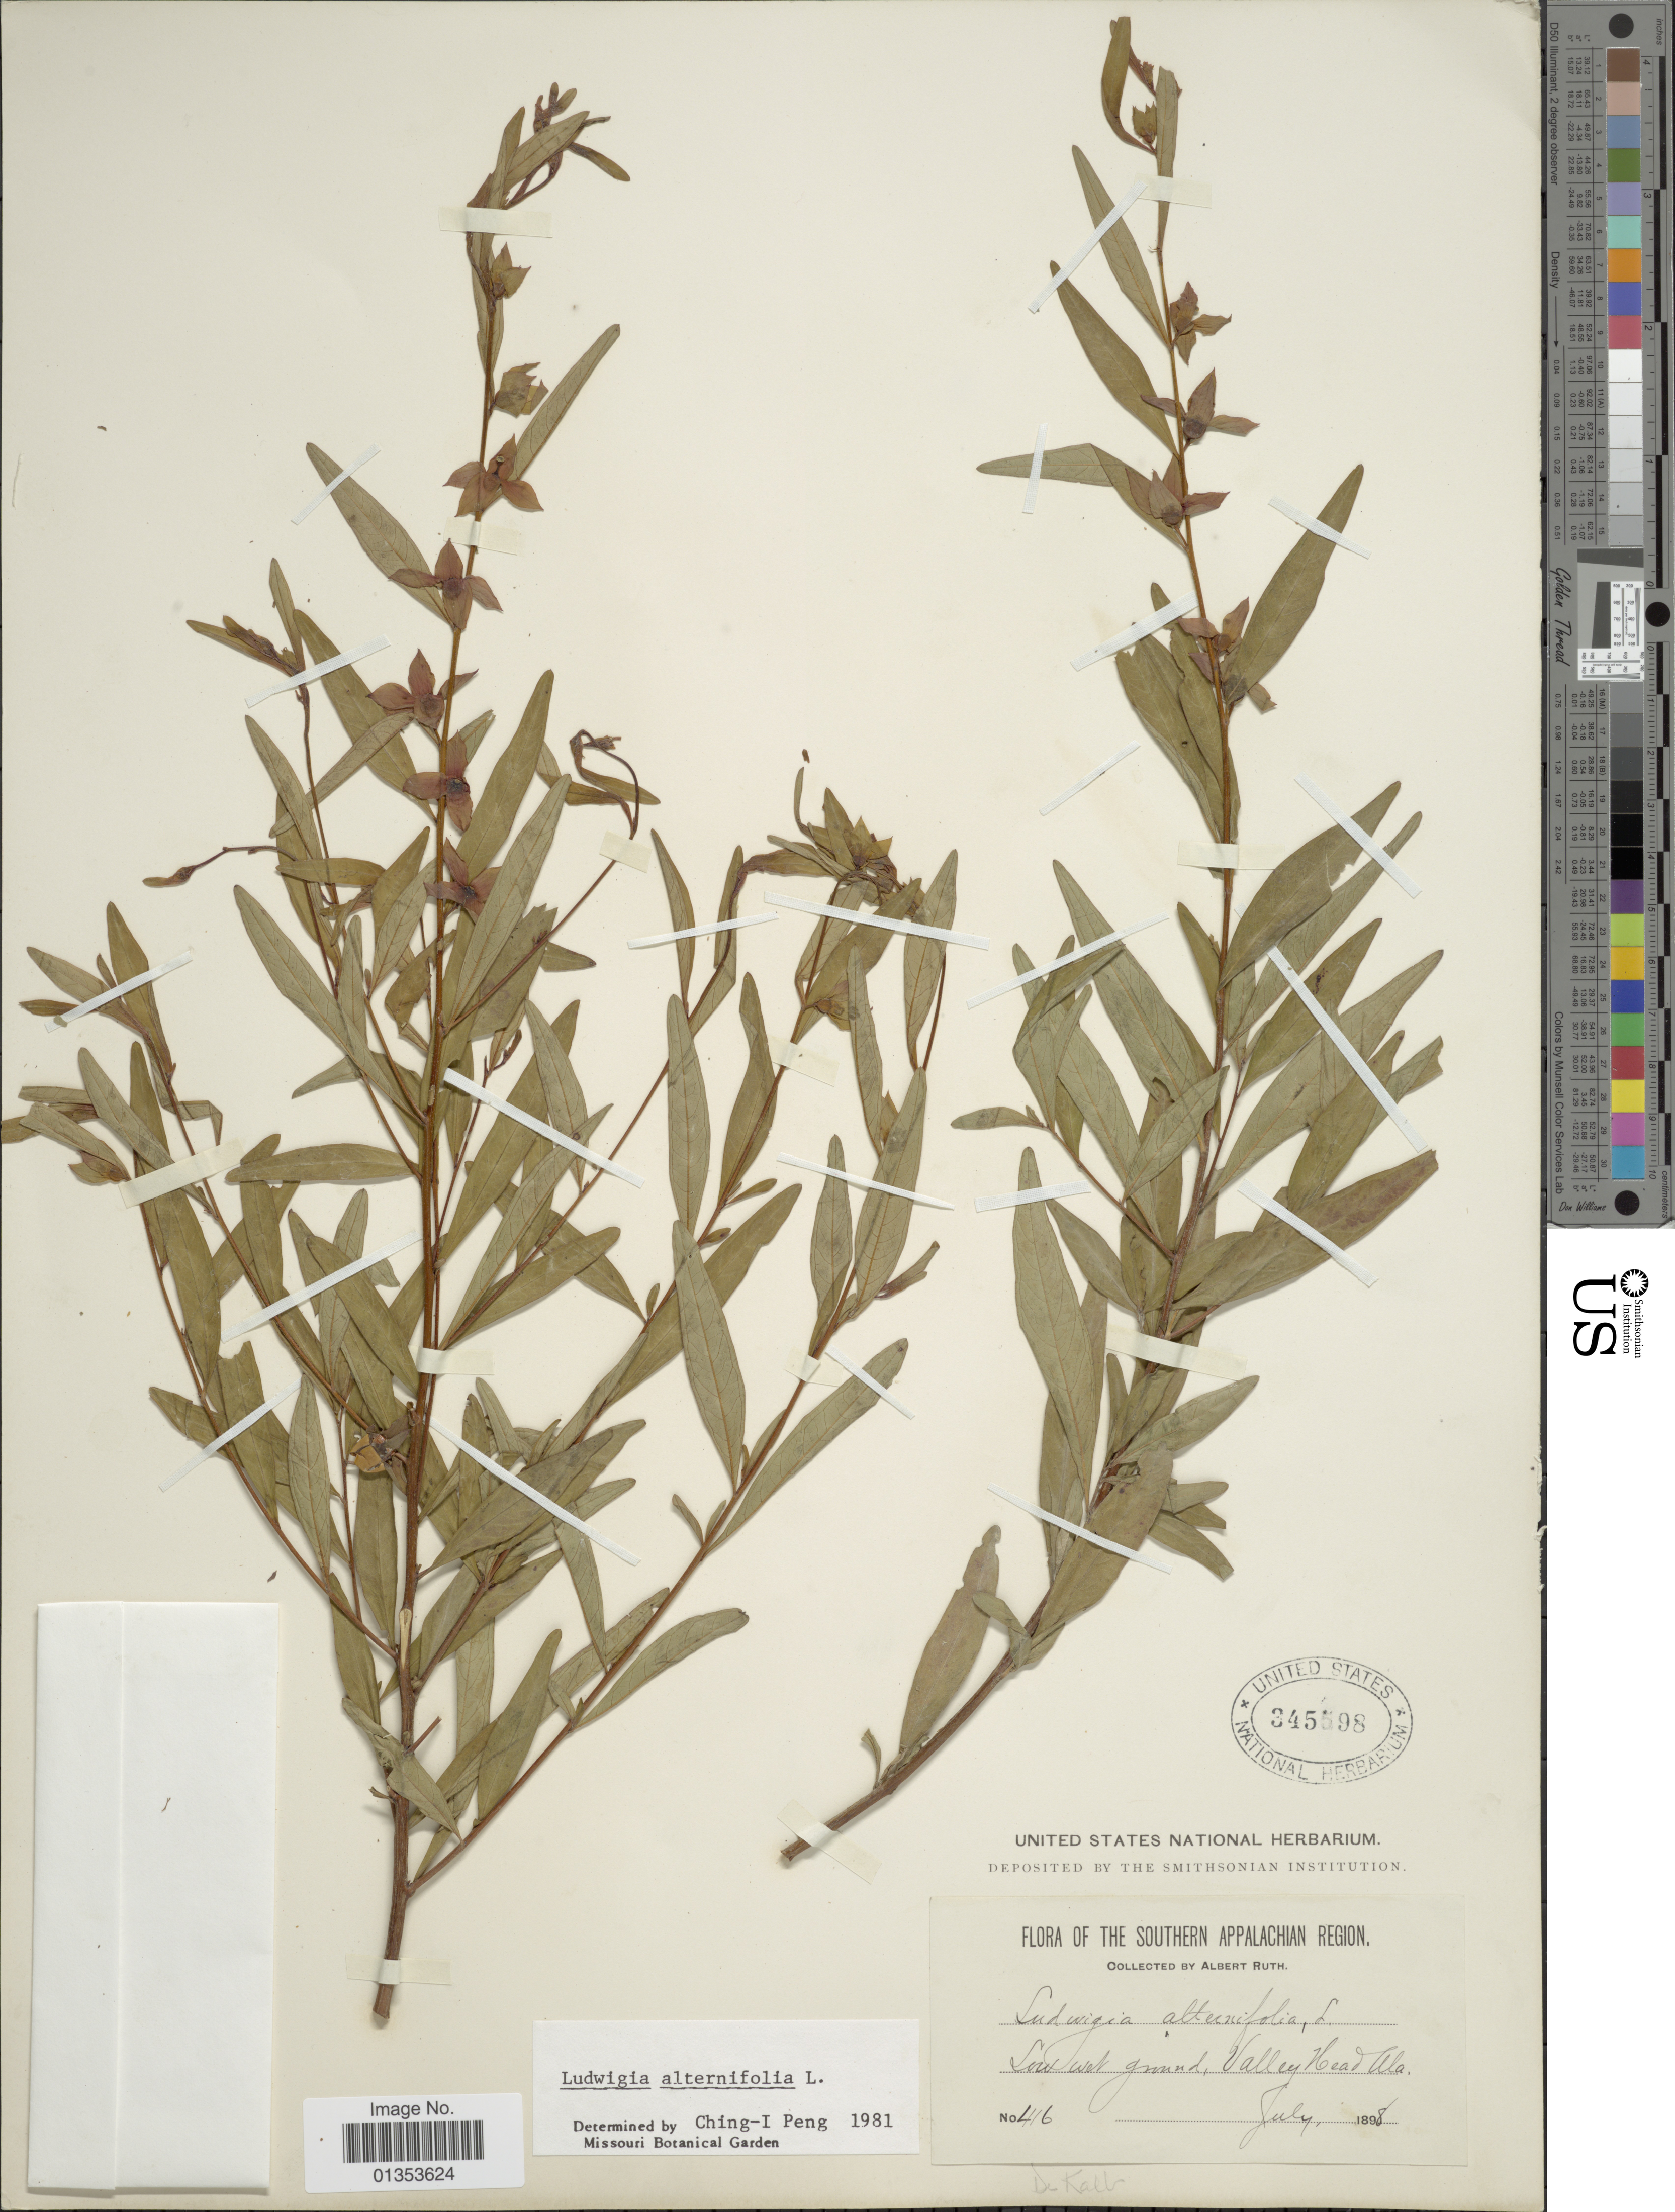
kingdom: Plantae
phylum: Tracheophyta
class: Magnoliopsida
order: Myrtales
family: Onagraceae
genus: Ludwigia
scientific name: Ludwigia alternifolia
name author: L.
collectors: A. Ruth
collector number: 416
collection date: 1898-07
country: United States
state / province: Alabama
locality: Southern Appalachian Region, Low wet ground, Valley Head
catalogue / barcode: US 345598